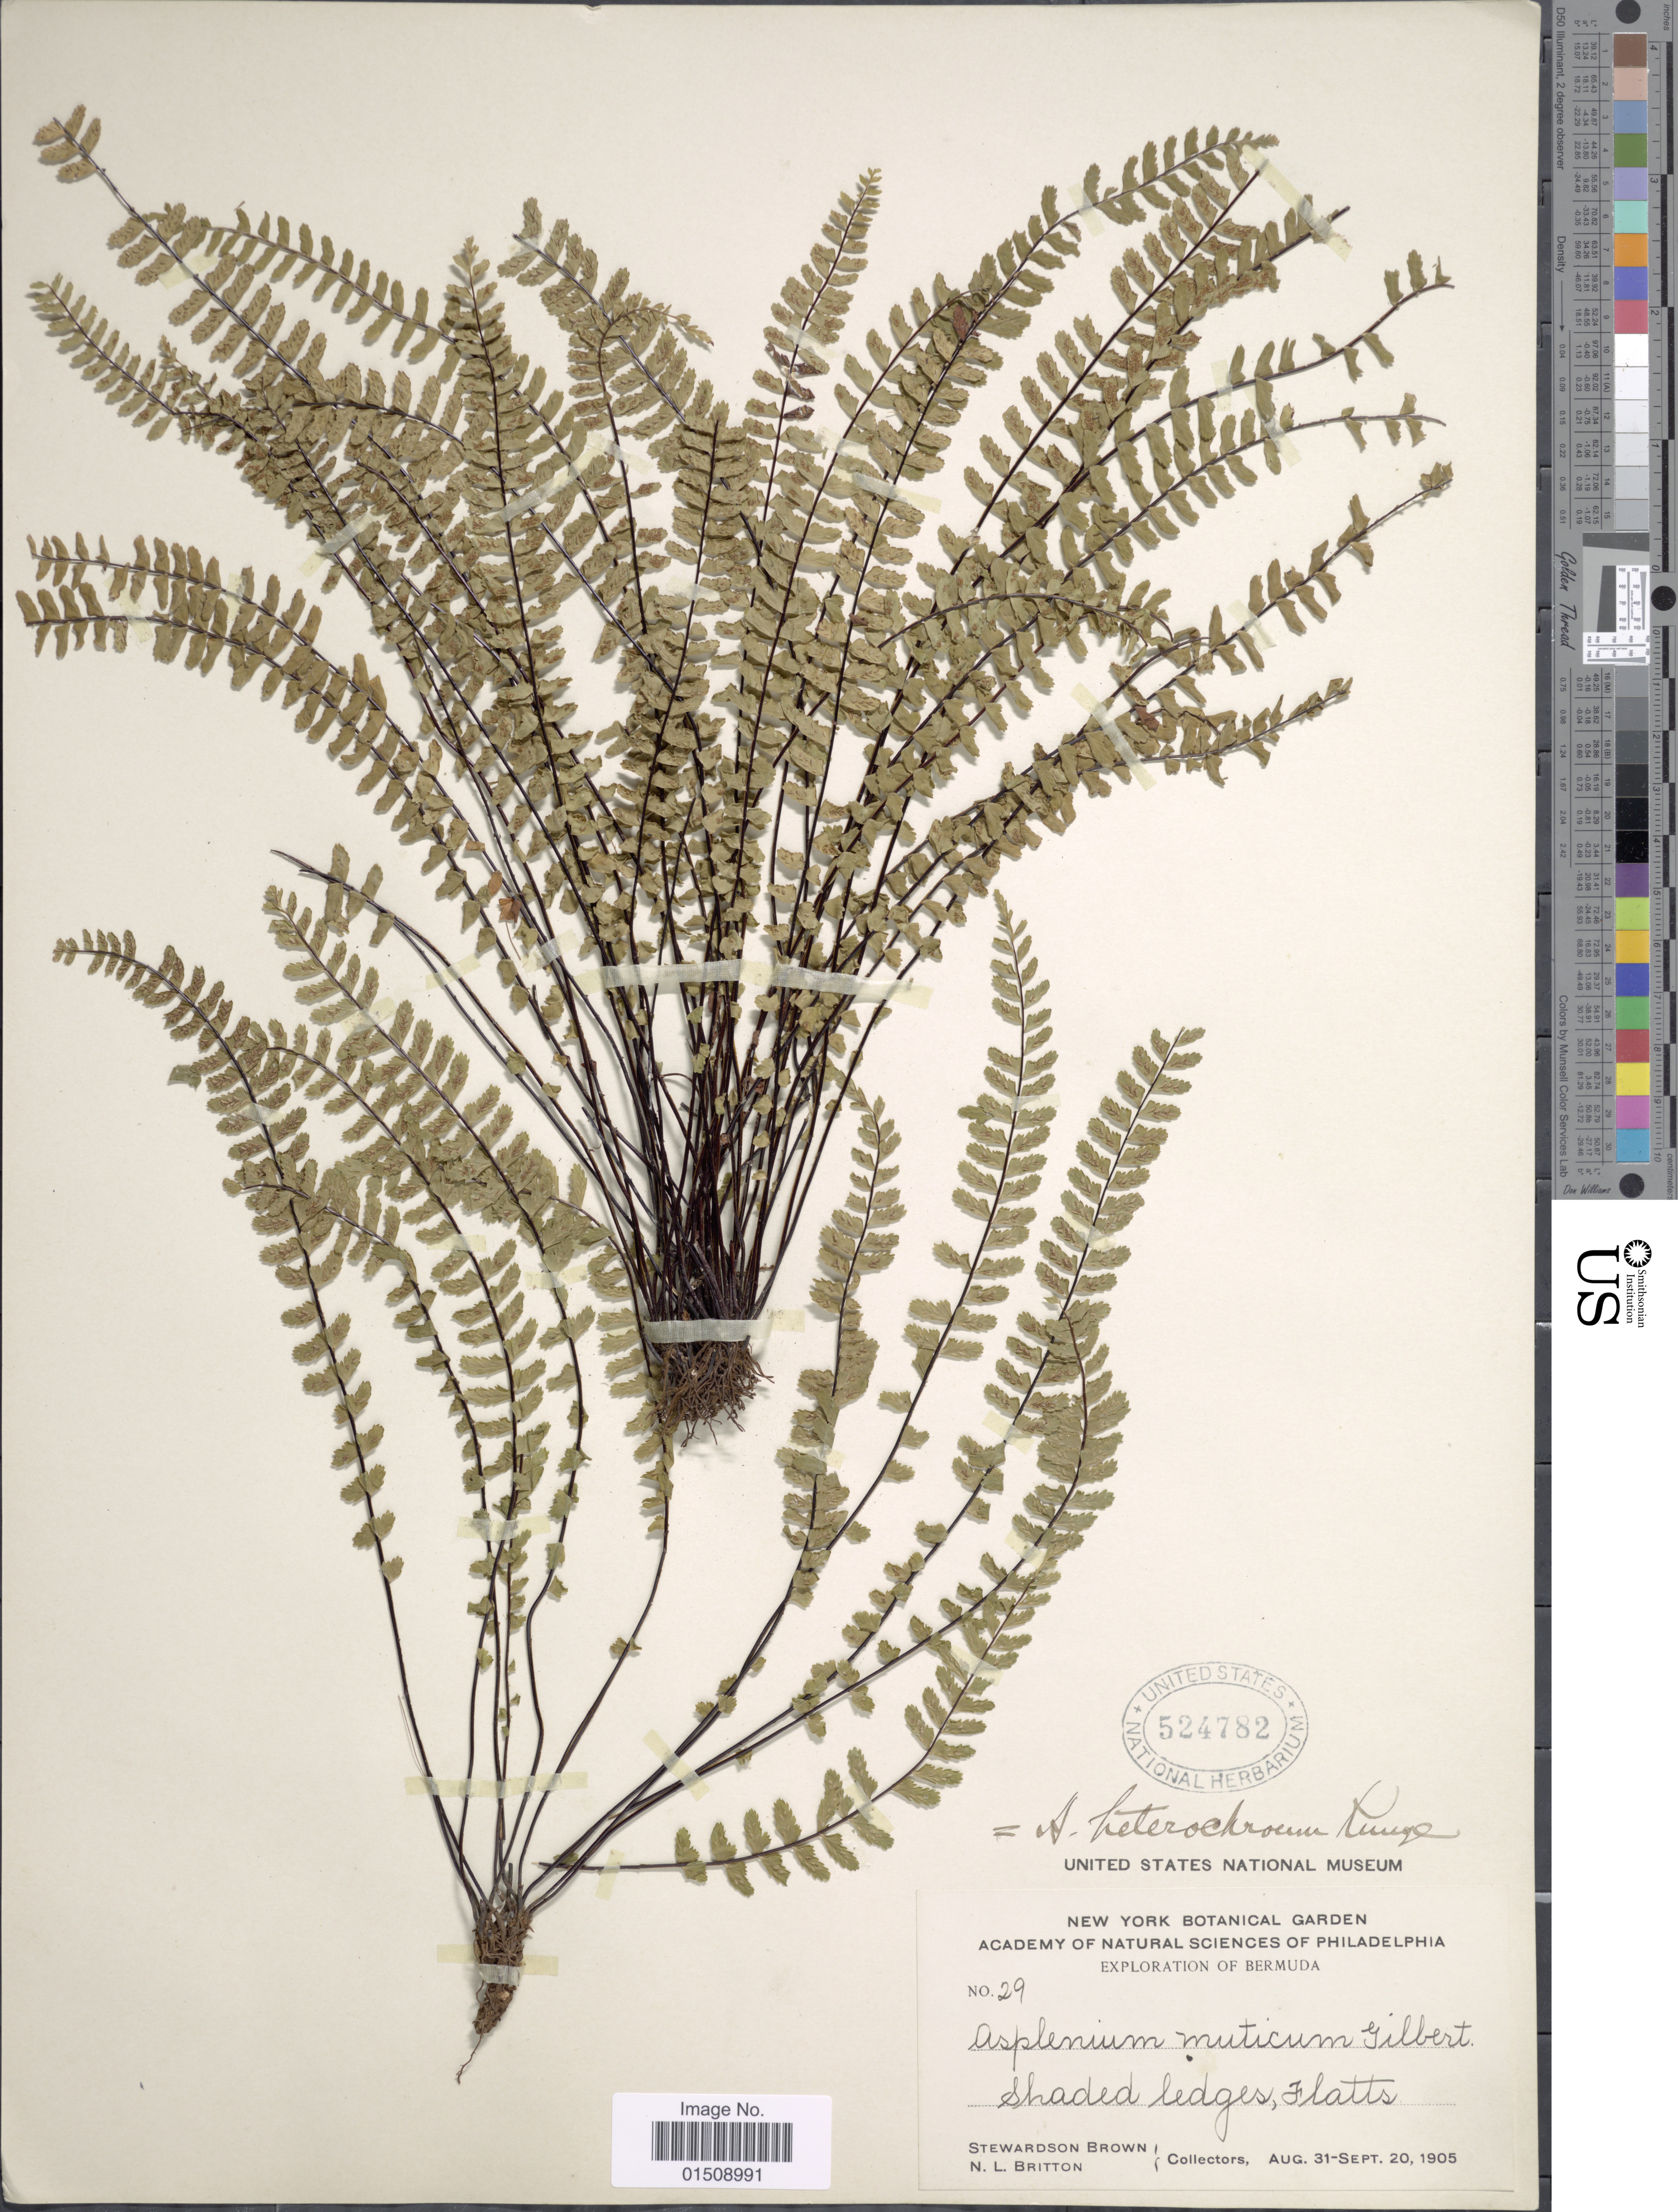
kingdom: Plantae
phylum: Tracheophyta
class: Polypodiopsida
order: Polypodiales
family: Aspleniaceae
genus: Asplenium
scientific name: Asplenium heterochroum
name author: Kunze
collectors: S. Brown & N. Britton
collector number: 29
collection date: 1905-08-31/1905-09-20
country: Bermuda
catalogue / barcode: US 524782